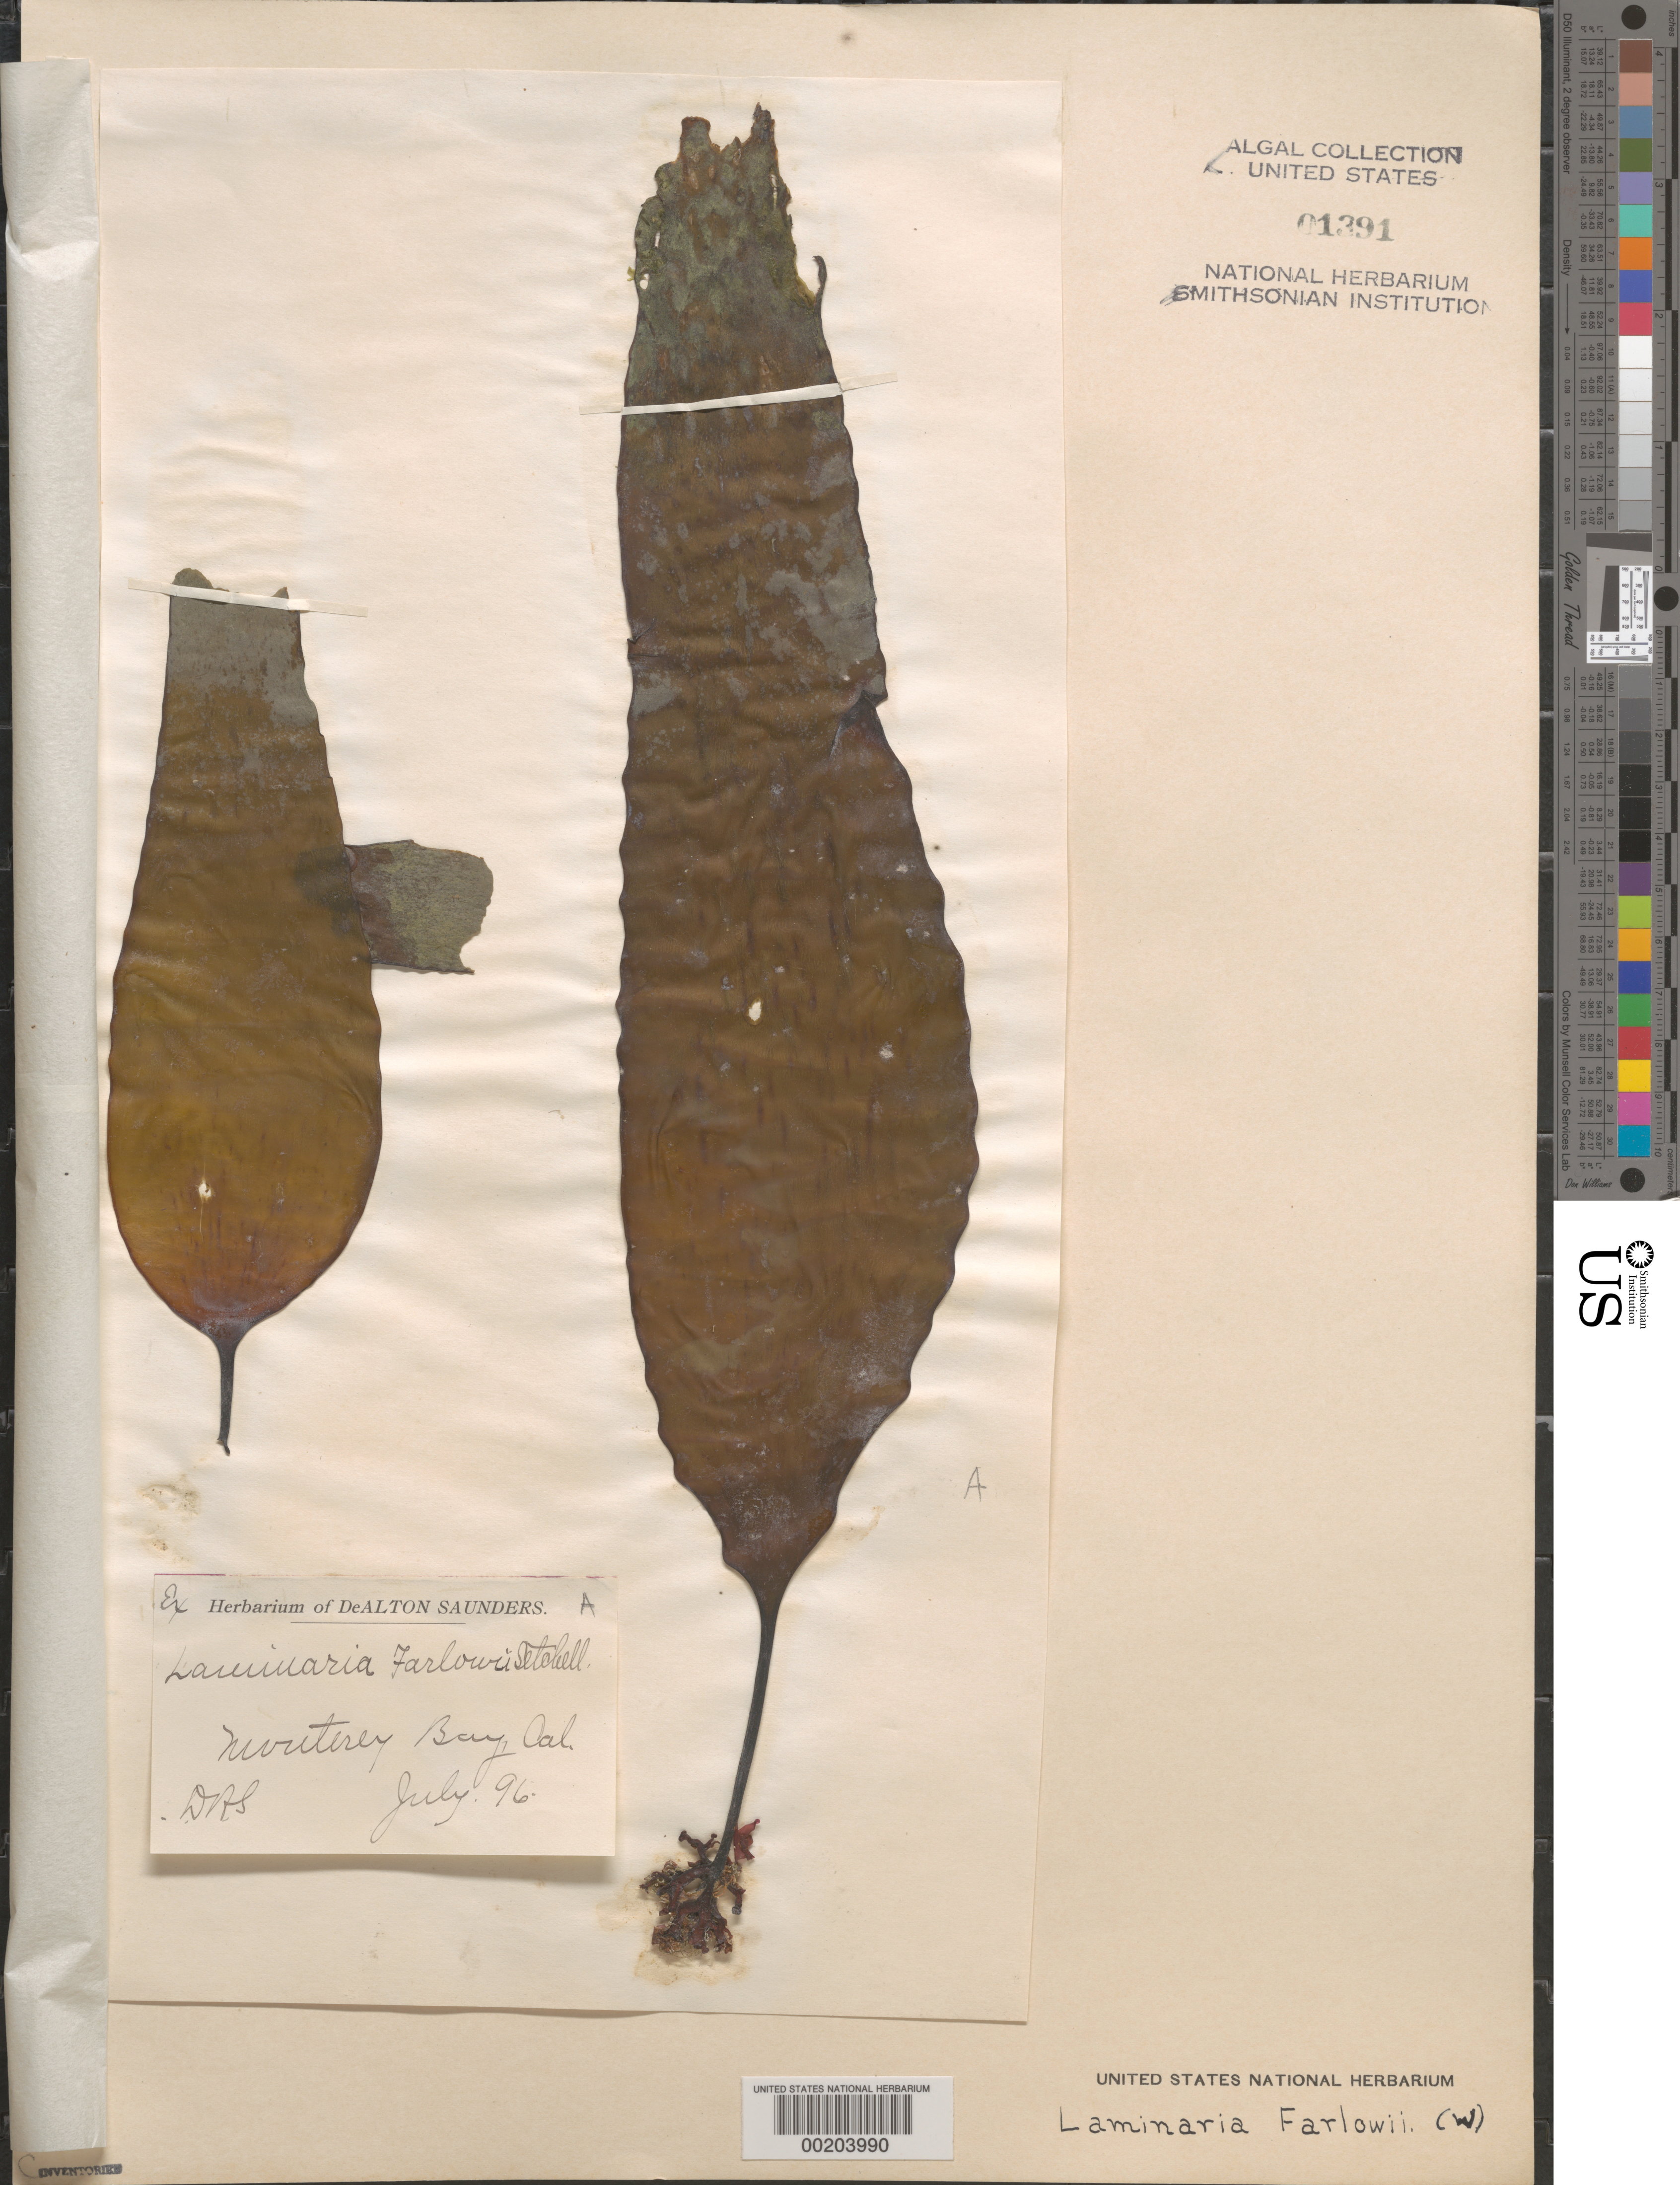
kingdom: Chromista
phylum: Ochrophyta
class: Phaeophyceae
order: Laminariales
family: Laminariaceae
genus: Laminaria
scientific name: Laminaria farlowii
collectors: D. Saunders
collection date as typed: Jul 1896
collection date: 1896-07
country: United States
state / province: California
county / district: Monterey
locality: Monterey Bay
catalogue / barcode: US 1391